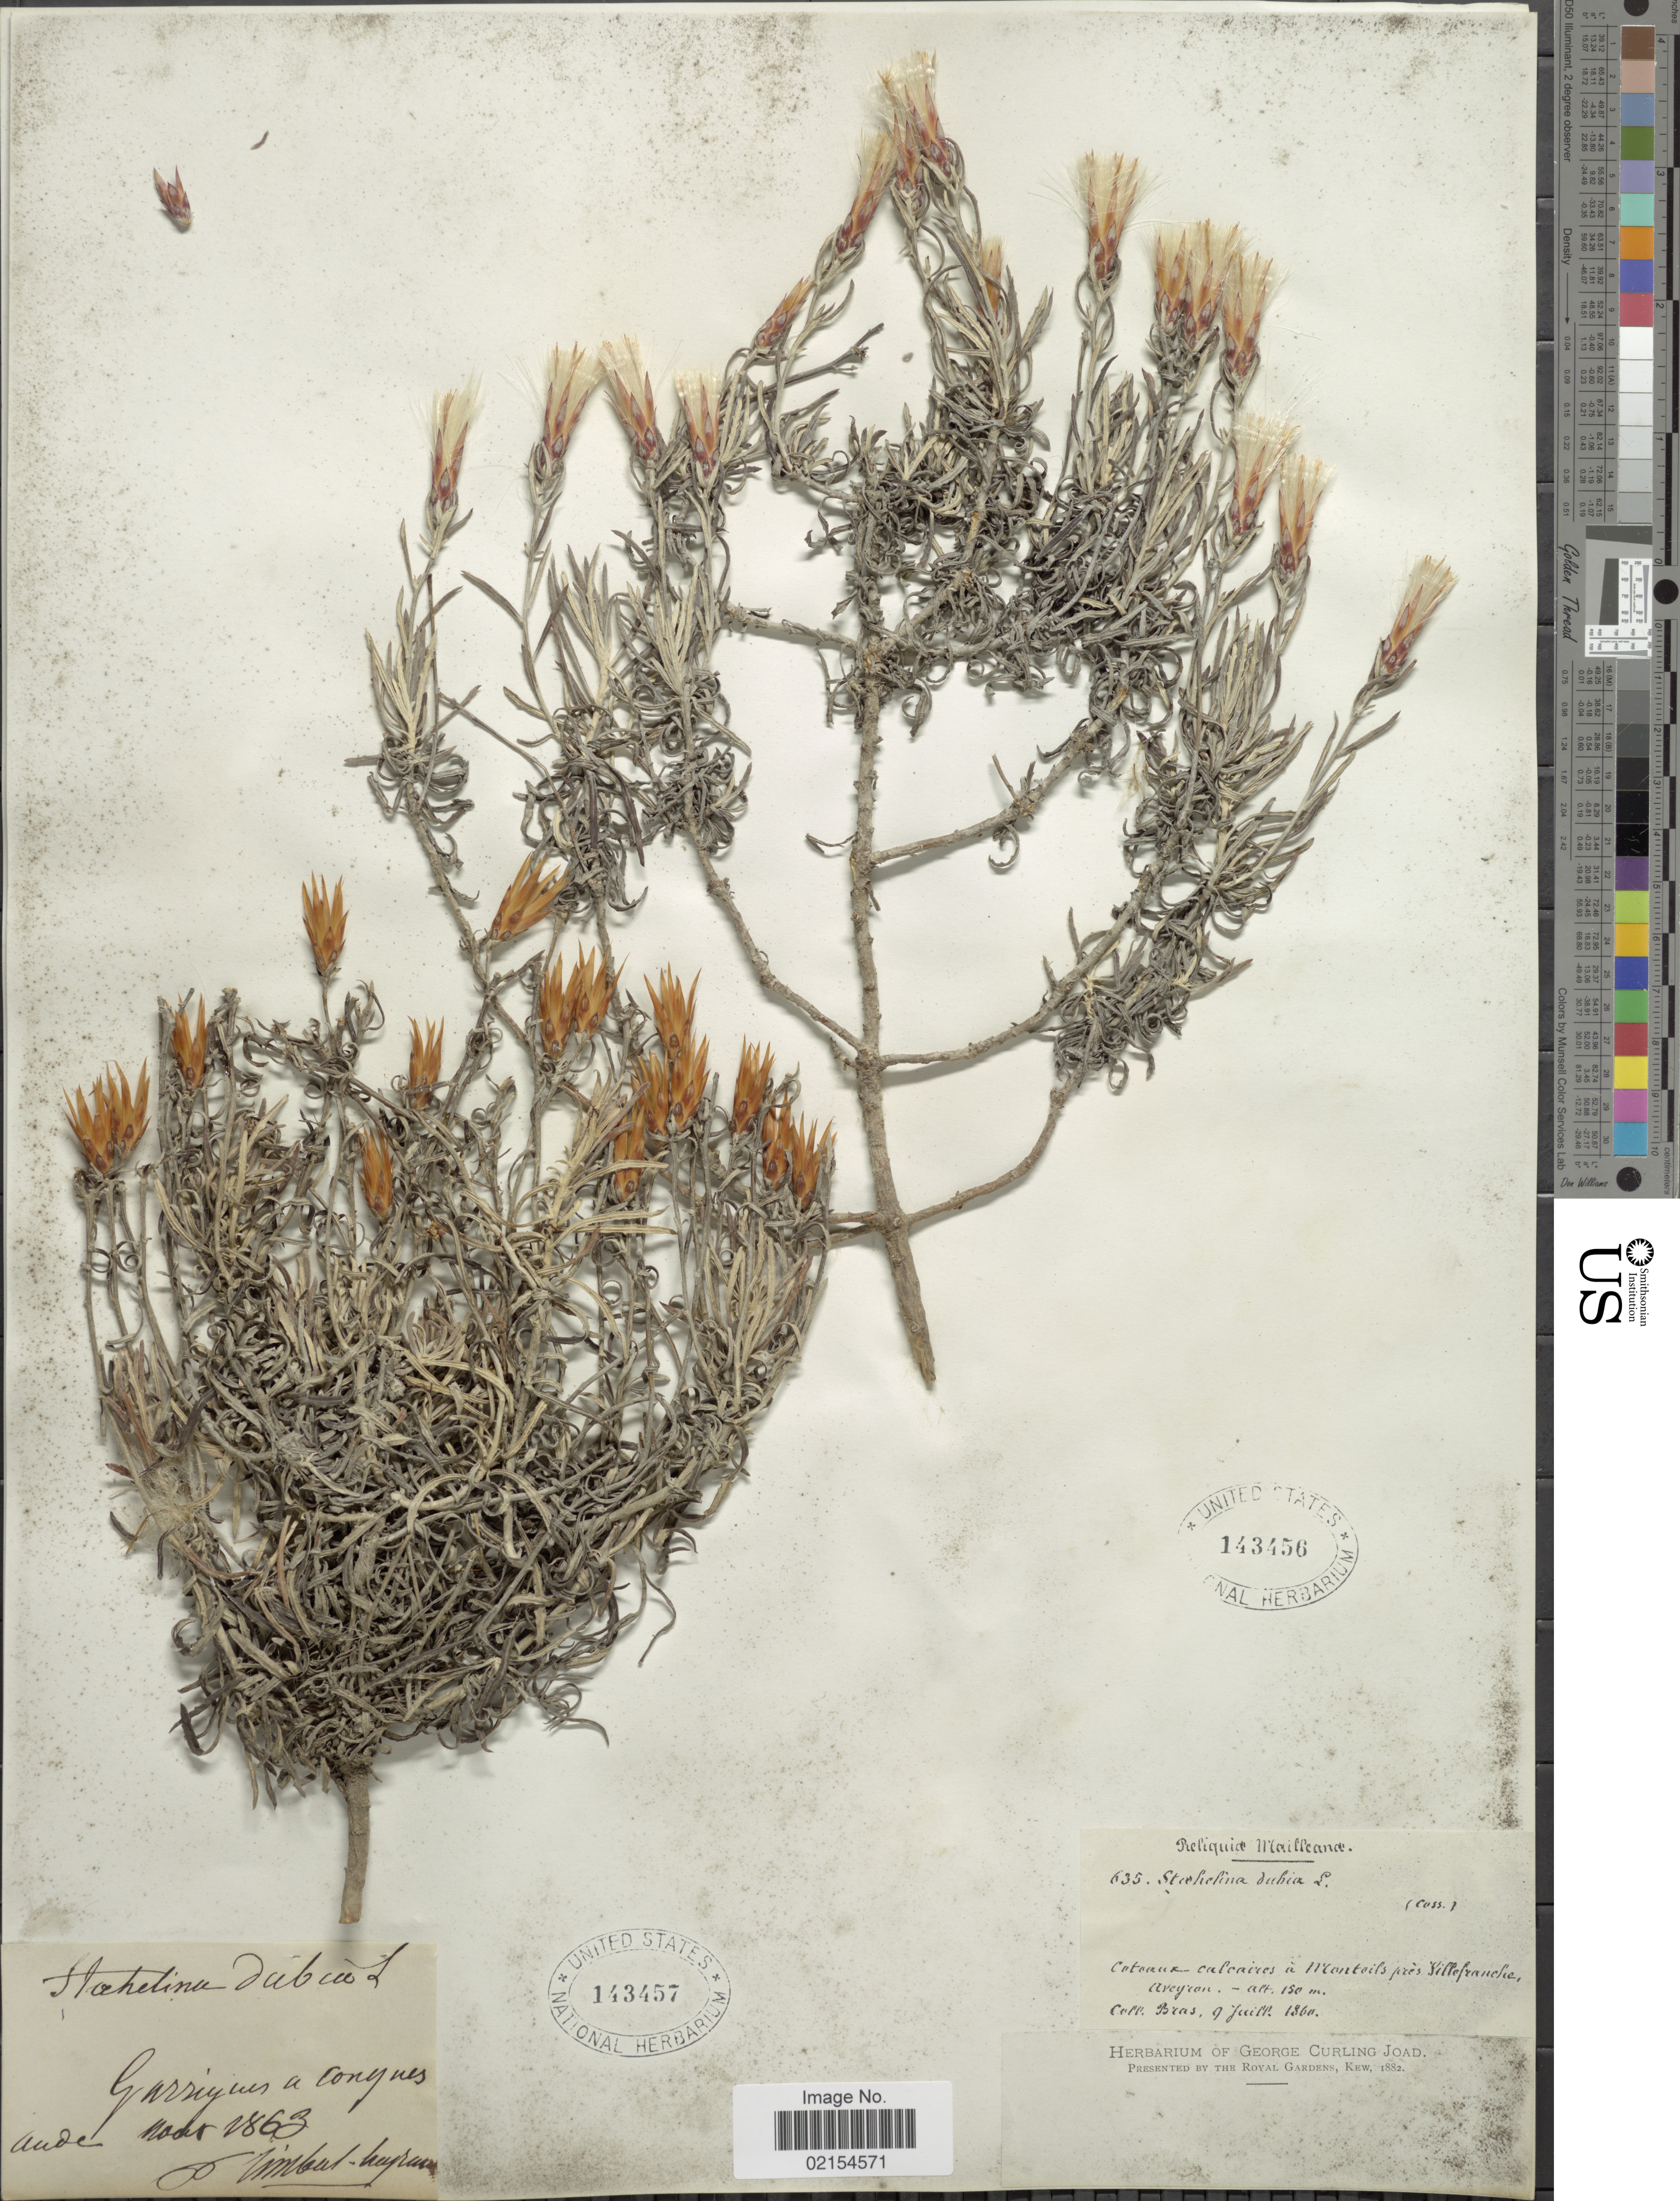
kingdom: Plantae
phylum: Tracheophyta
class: Magnoliopsida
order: Asterales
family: Asteraceae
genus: Staehelina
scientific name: Staehelina dubia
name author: L.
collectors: Bras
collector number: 635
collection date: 1860-07-09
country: France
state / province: Occitanie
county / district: Aveyron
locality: Maillcanae, Cotoaux, calcaires a Montoils pres Villefranche, aveyron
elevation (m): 150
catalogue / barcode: US 143456-2